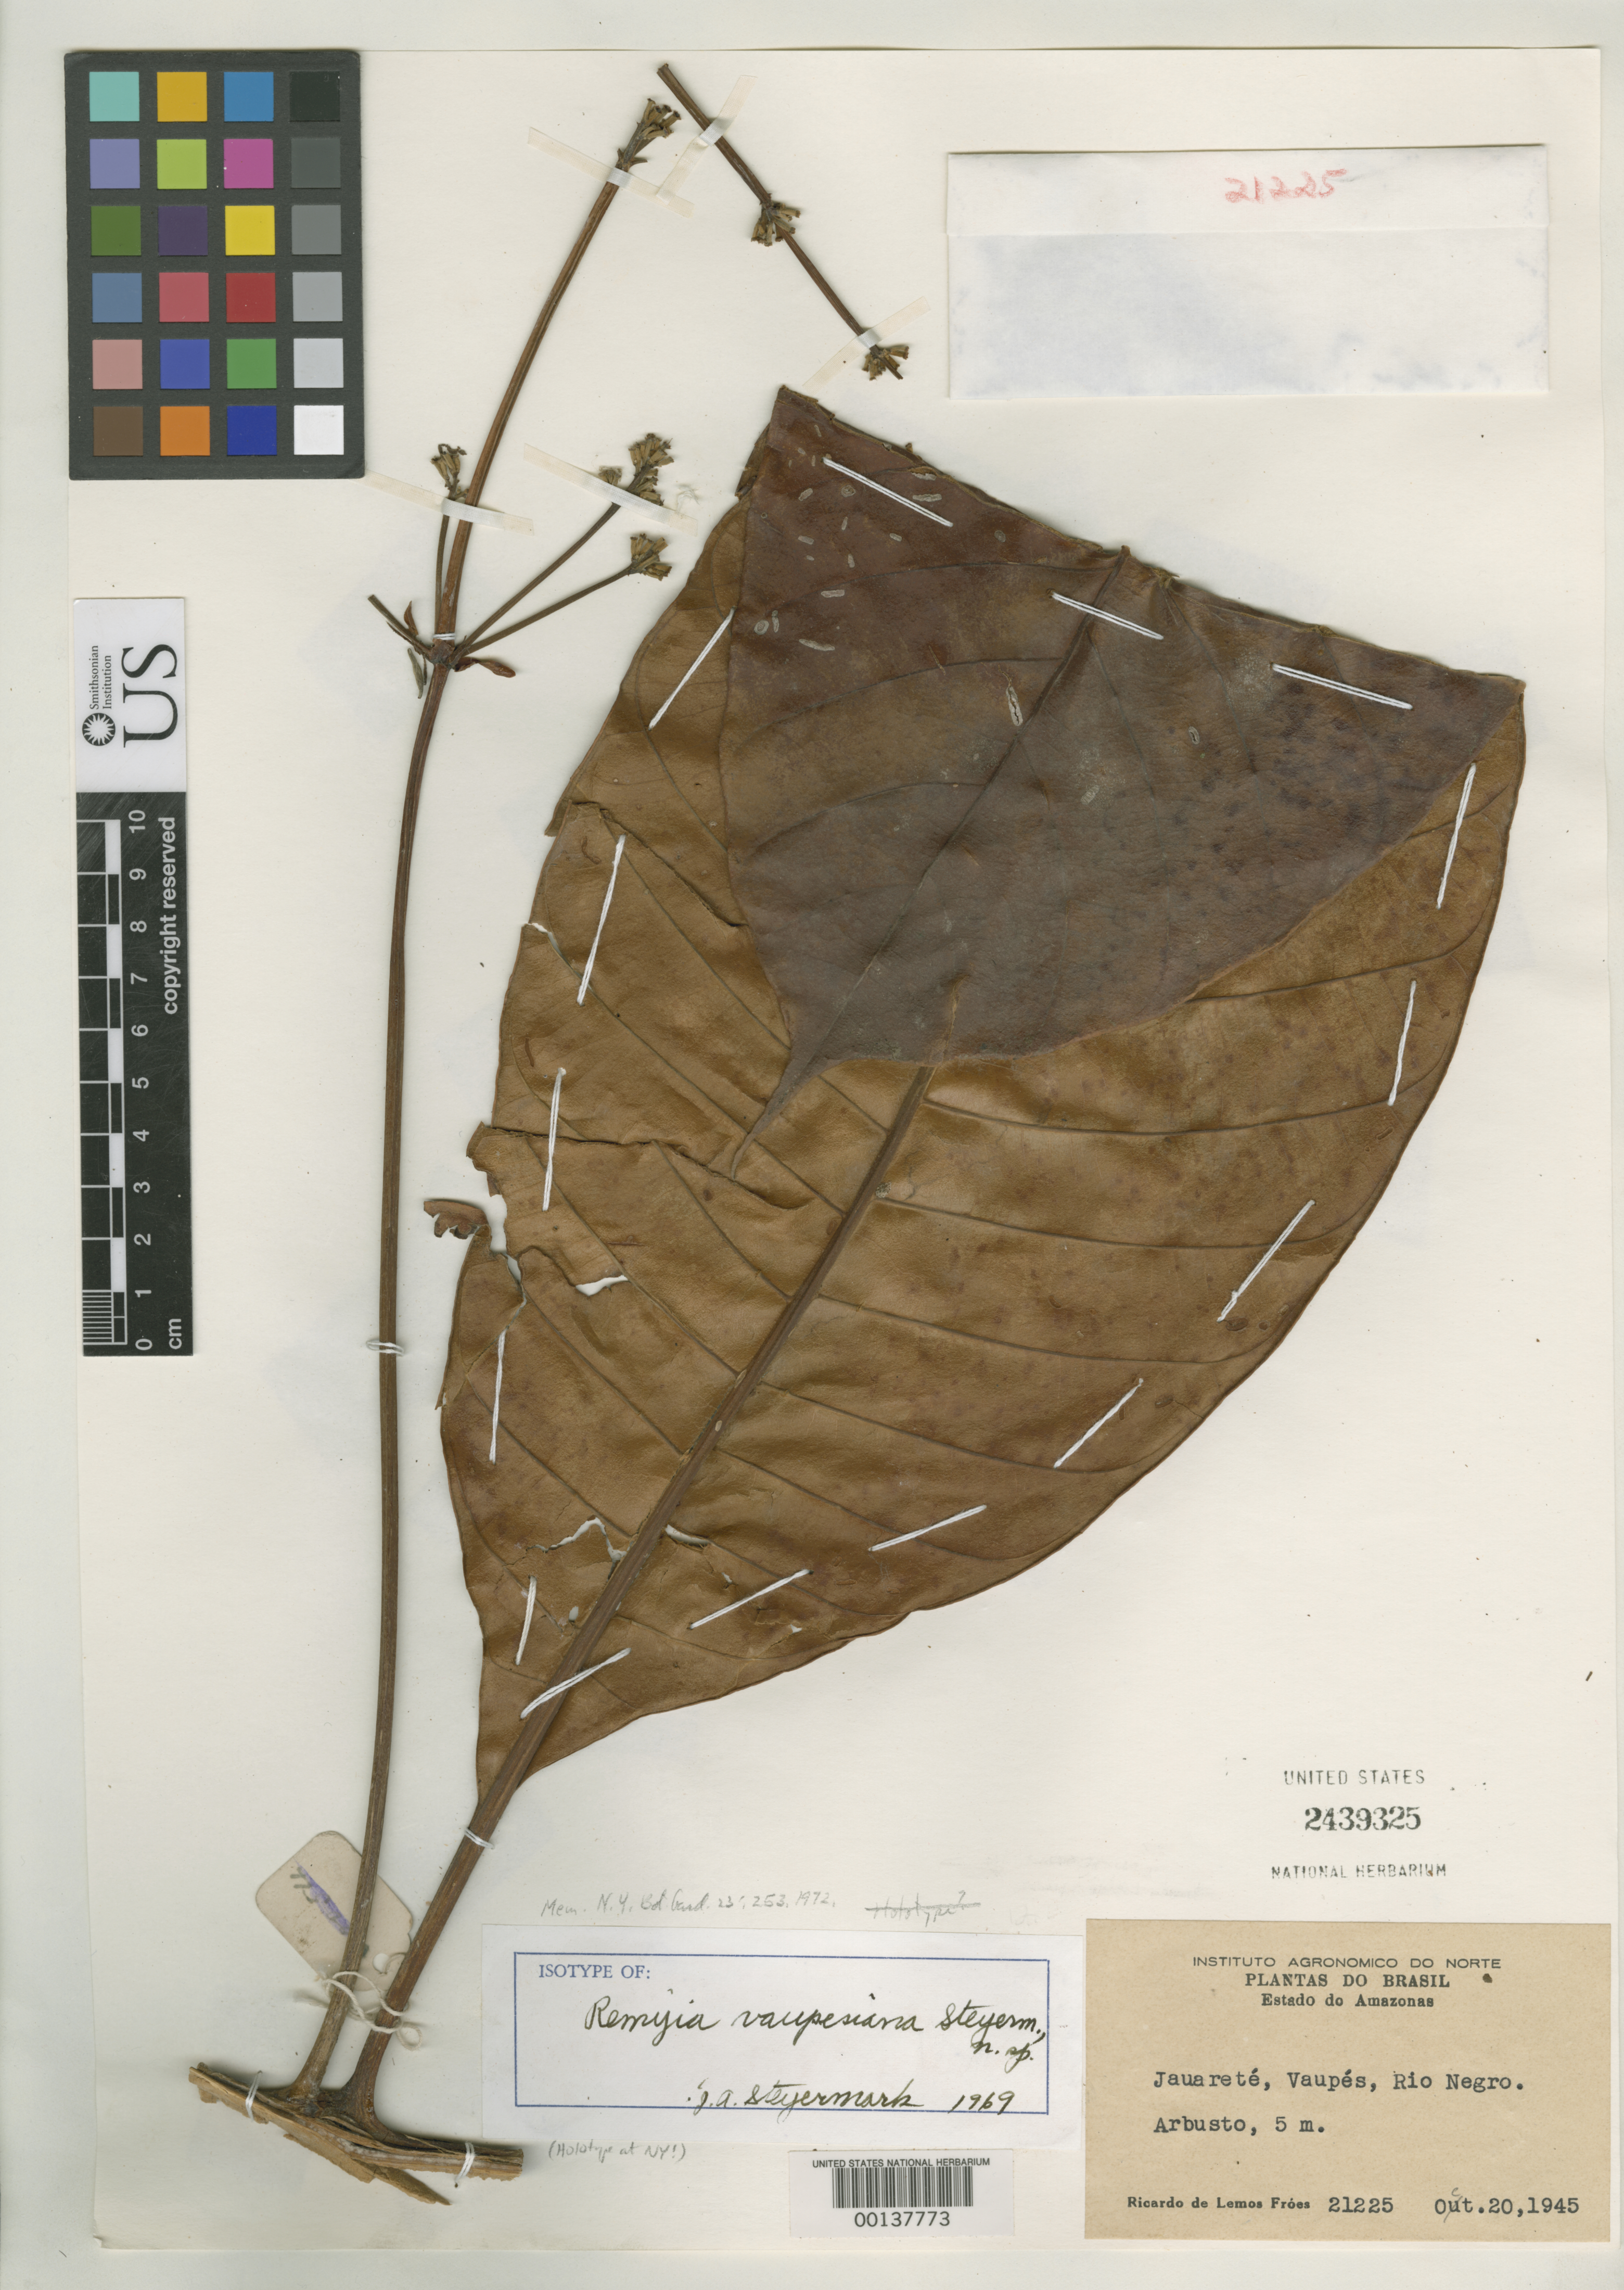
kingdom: Plantae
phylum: Tracheophyta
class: Magnoliopsida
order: Gentianales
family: Rubiaceae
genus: Remijia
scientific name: Remijia vaupesiana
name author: Steyerm.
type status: Isotype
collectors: R. L. Fróes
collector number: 21225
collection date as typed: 20 Oct 1945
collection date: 1945-10-20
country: Brazil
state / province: Amazonas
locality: Rio Negro, Jauarete, Vaupes.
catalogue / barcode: US 2439325